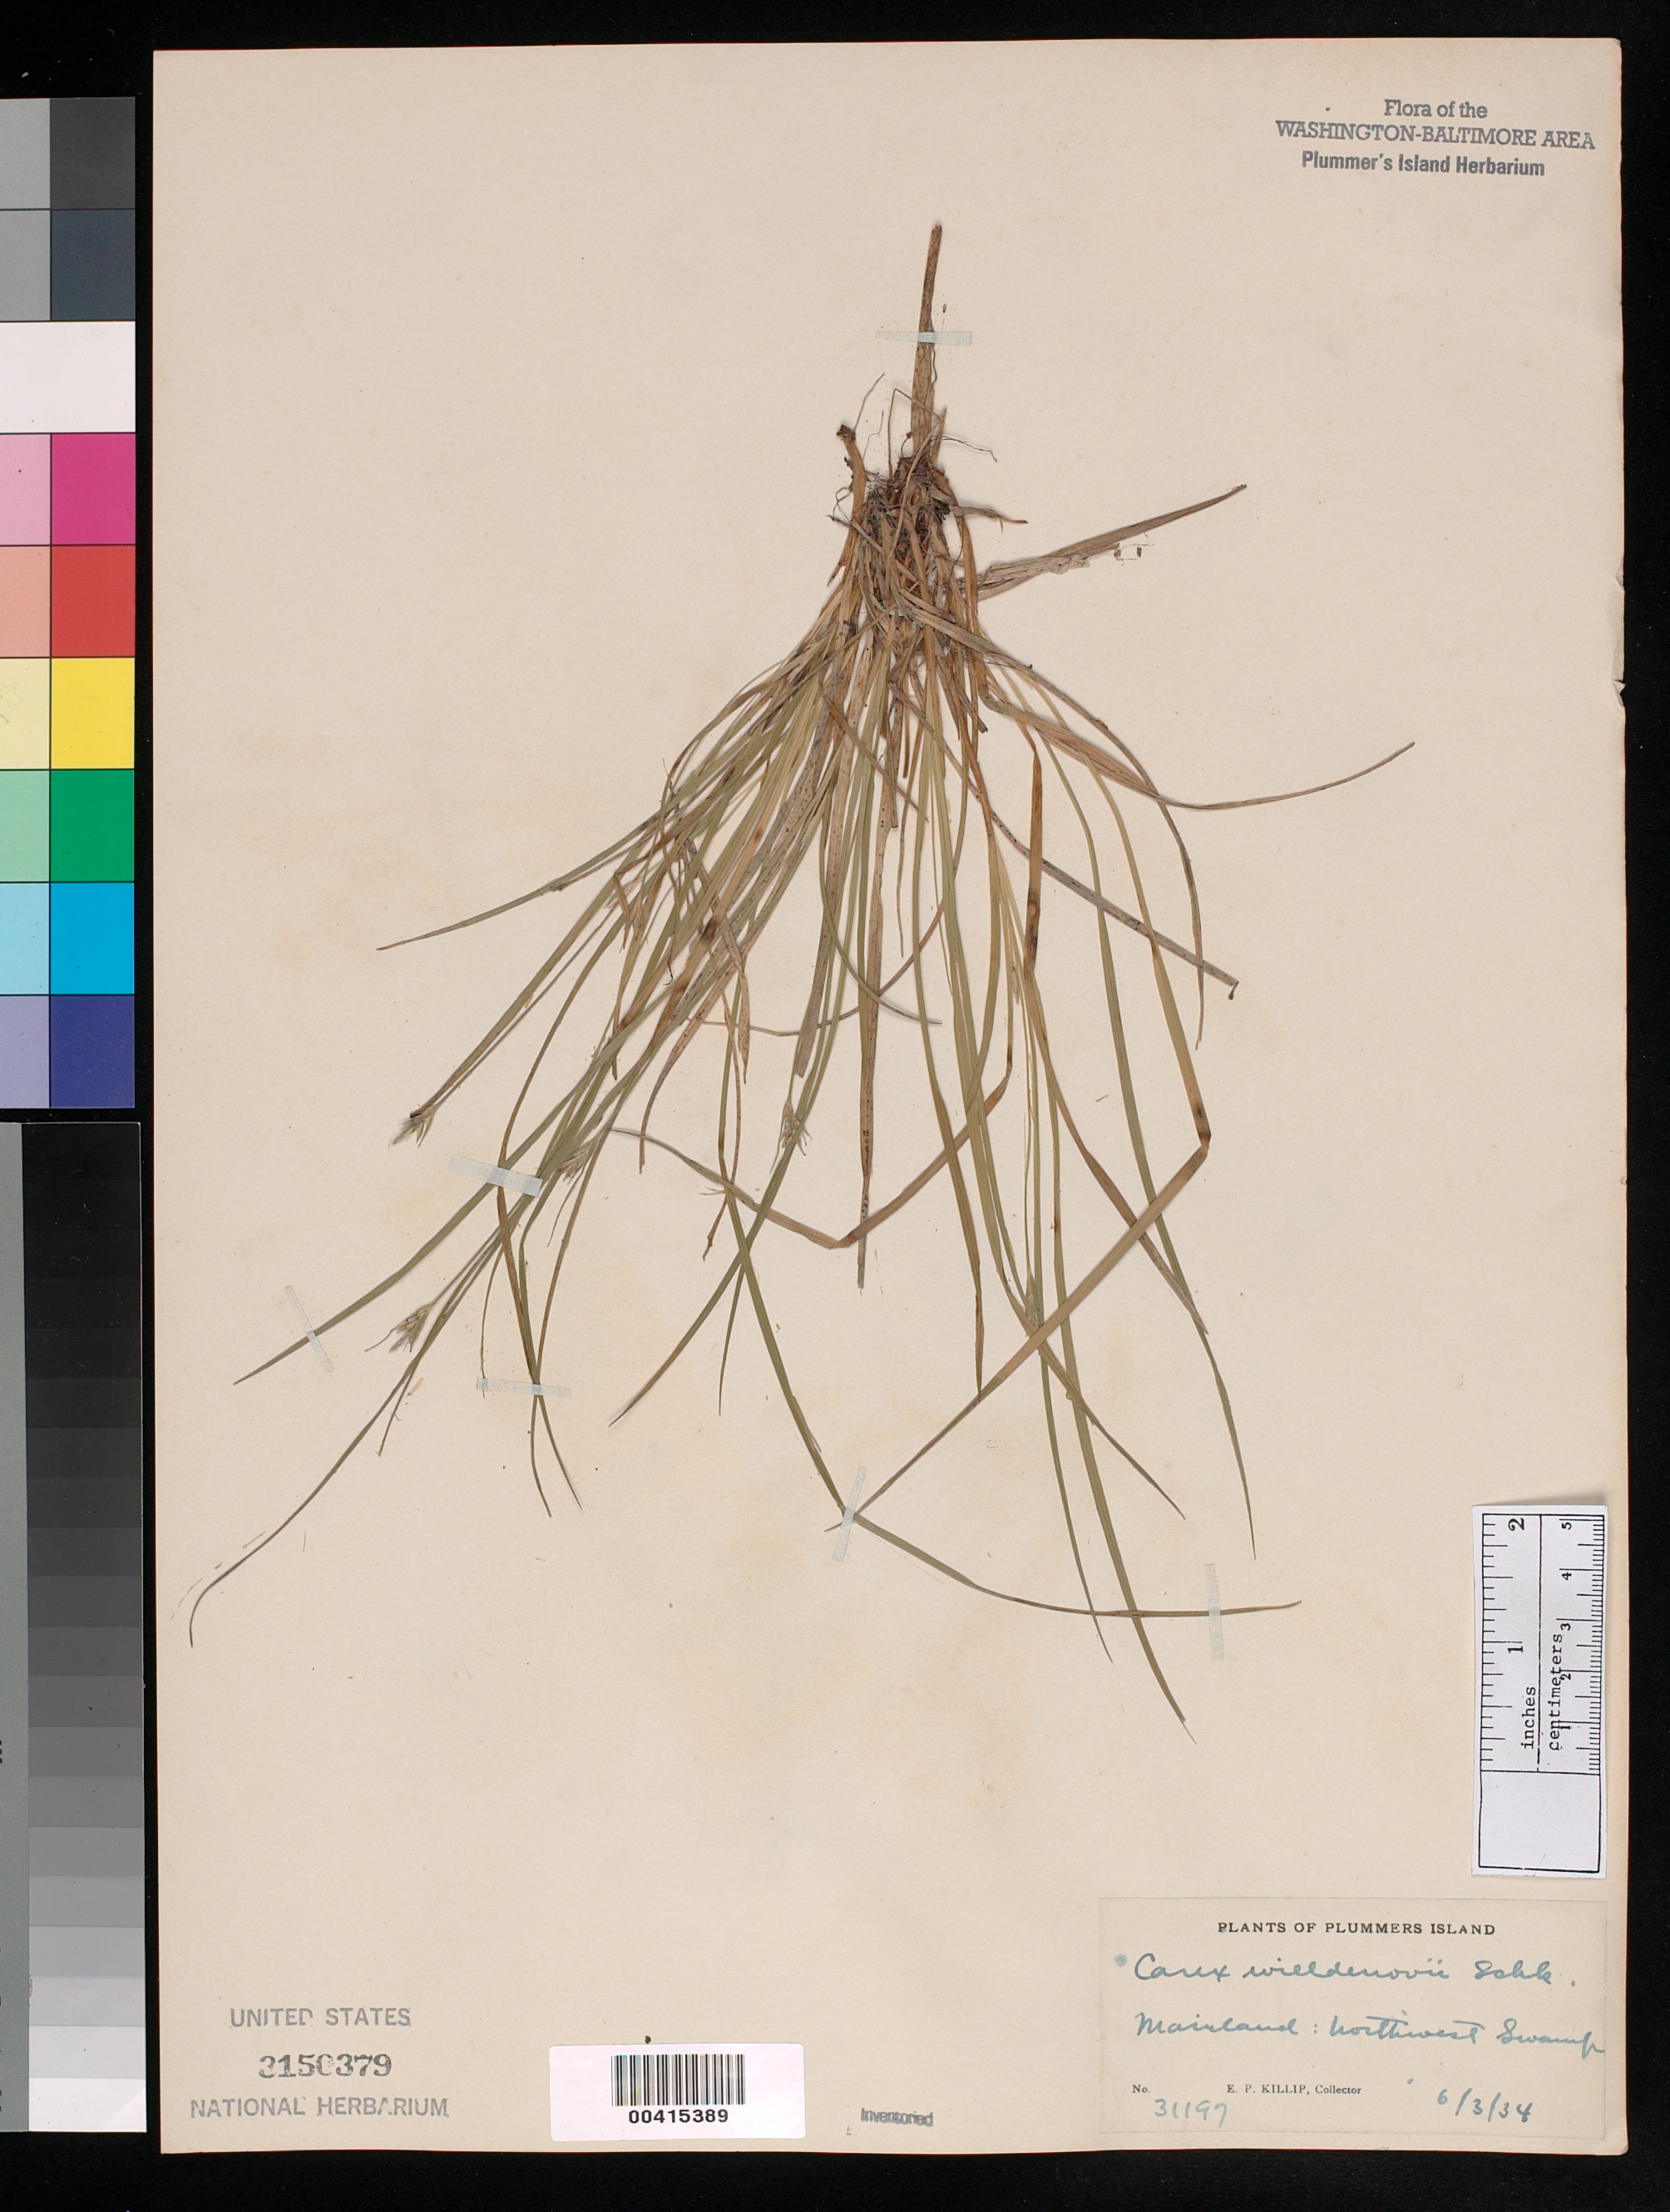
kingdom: Plantae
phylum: Tracheophyta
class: Liliopsida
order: Poales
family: Cyperaceae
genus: Carex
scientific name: Carex willdenowii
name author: Willd.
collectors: E. P. Killip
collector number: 31197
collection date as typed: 04 Jun 1934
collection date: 1934-06-04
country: United States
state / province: Maryland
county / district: Montgomery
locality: Plummer's Island; Mainland, northwest swamp Plummers Island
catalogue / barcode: US 3150379